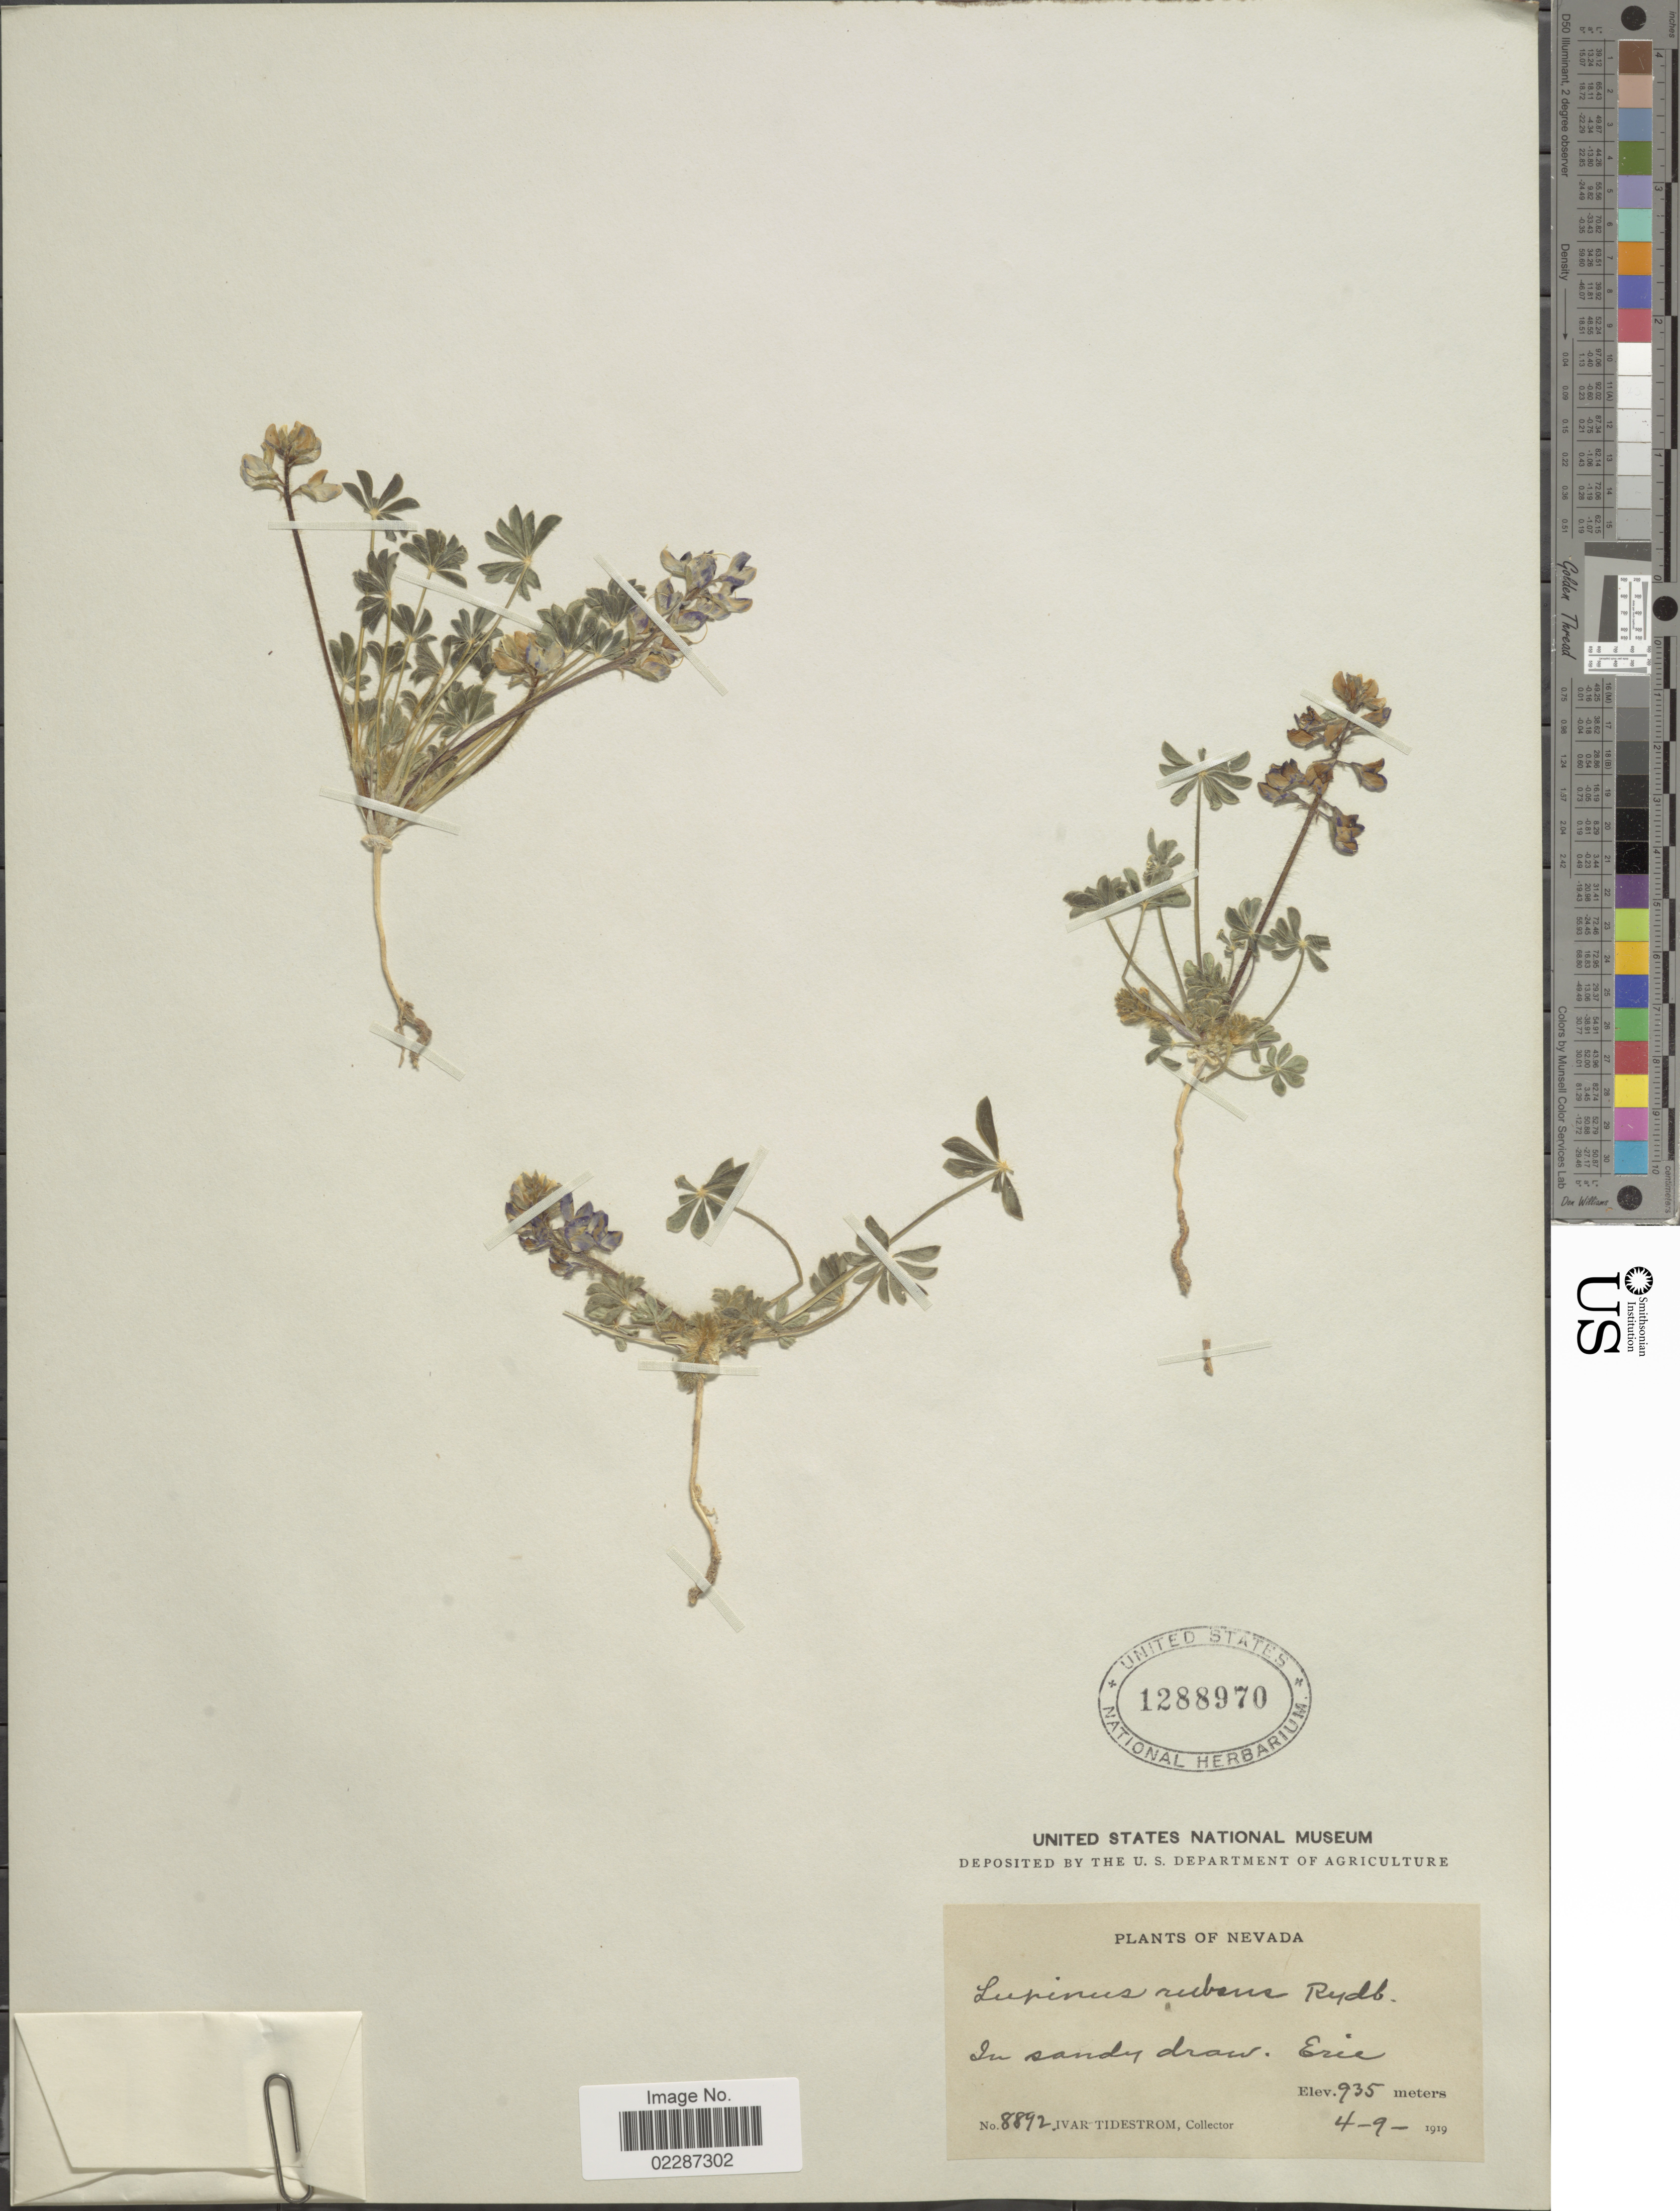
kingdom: Plantae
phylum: Tracheophyta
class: Magnoliopsida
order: Fabales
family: Fabaceae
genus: Lupinus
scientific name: Lupinus pusillus subsp. rubens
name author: (Rydb.) D.B. Dunn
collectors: I. F. Tidestrom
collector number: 8892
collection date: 1919-04-09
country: United States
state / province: Nevada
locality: In sandy draw. Erie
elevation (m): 935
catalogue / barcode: US 1288970